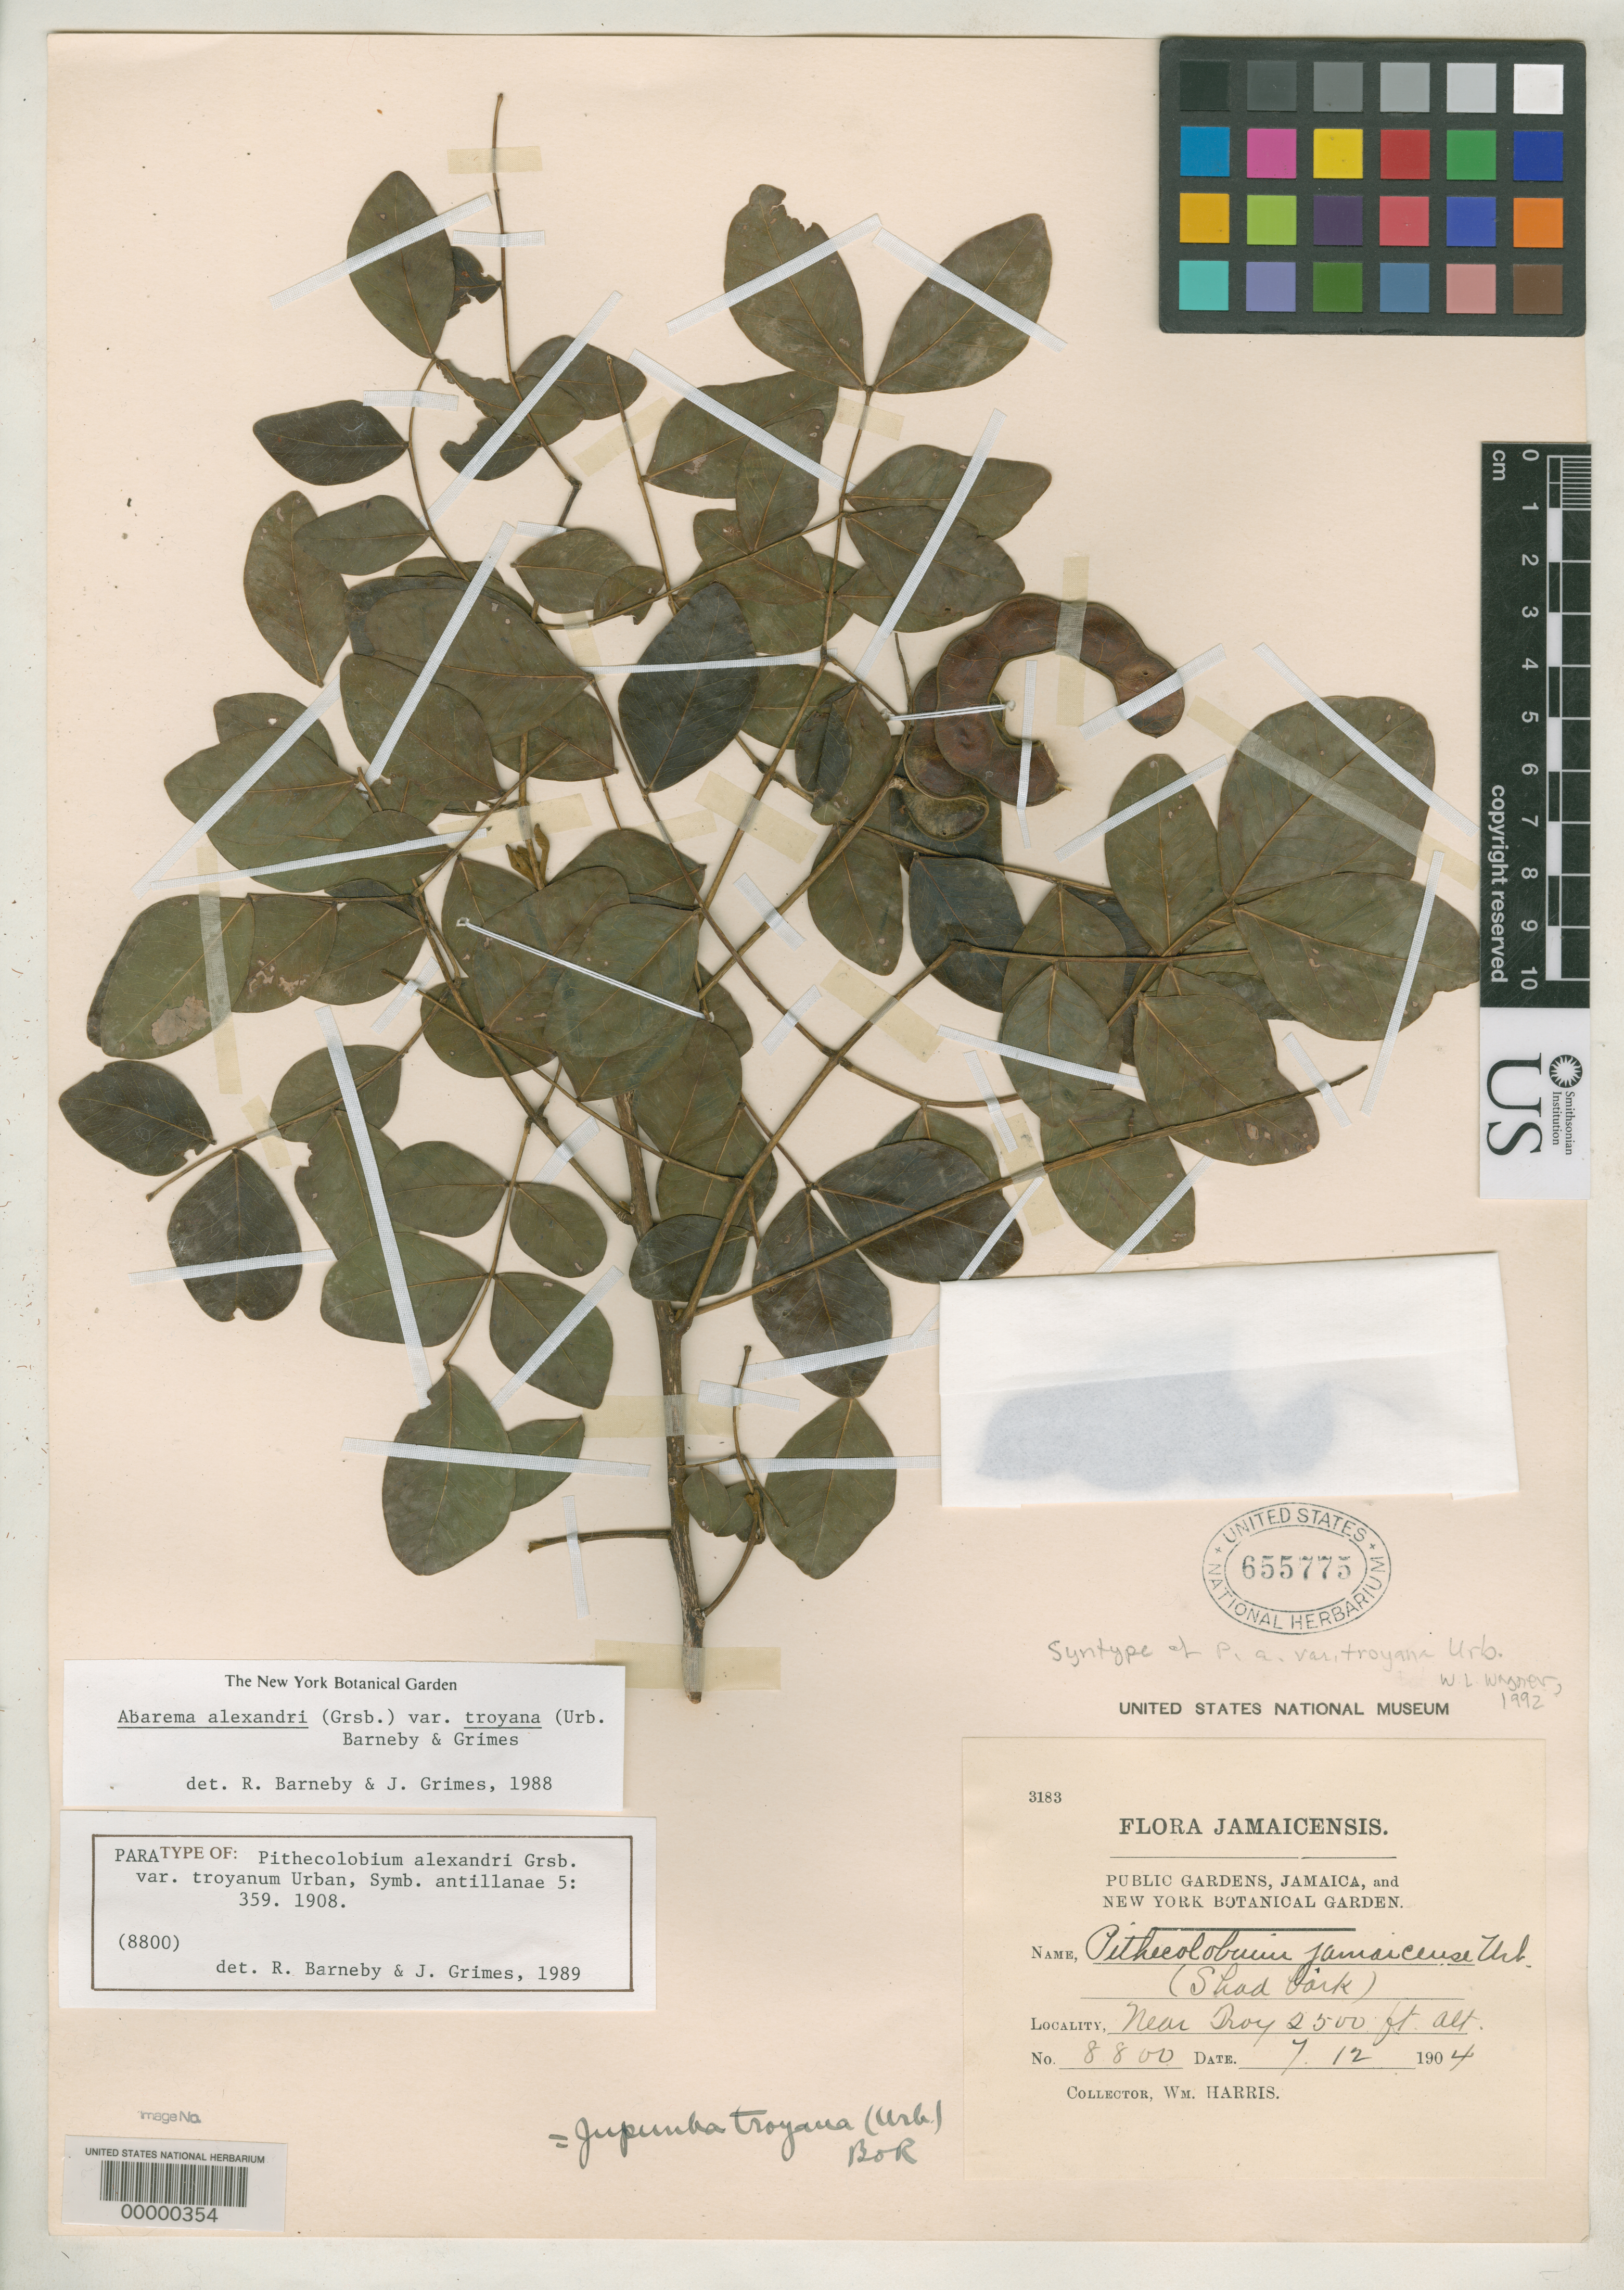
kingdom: Plantae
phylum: Tracheophyta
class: Magnoliopsida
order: Fabales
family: Fabaceae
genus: Pithecellobium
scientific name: Pithecellobium alexandri var. troyanum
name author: Urb.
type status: Isosyntype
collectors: W. H. Harris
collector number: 8800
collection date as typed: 07 Dec 1904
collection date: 1904-12-07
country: Jamaica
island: Greater Antilles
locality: Near Troy.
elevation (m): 762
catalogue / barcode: US 655775